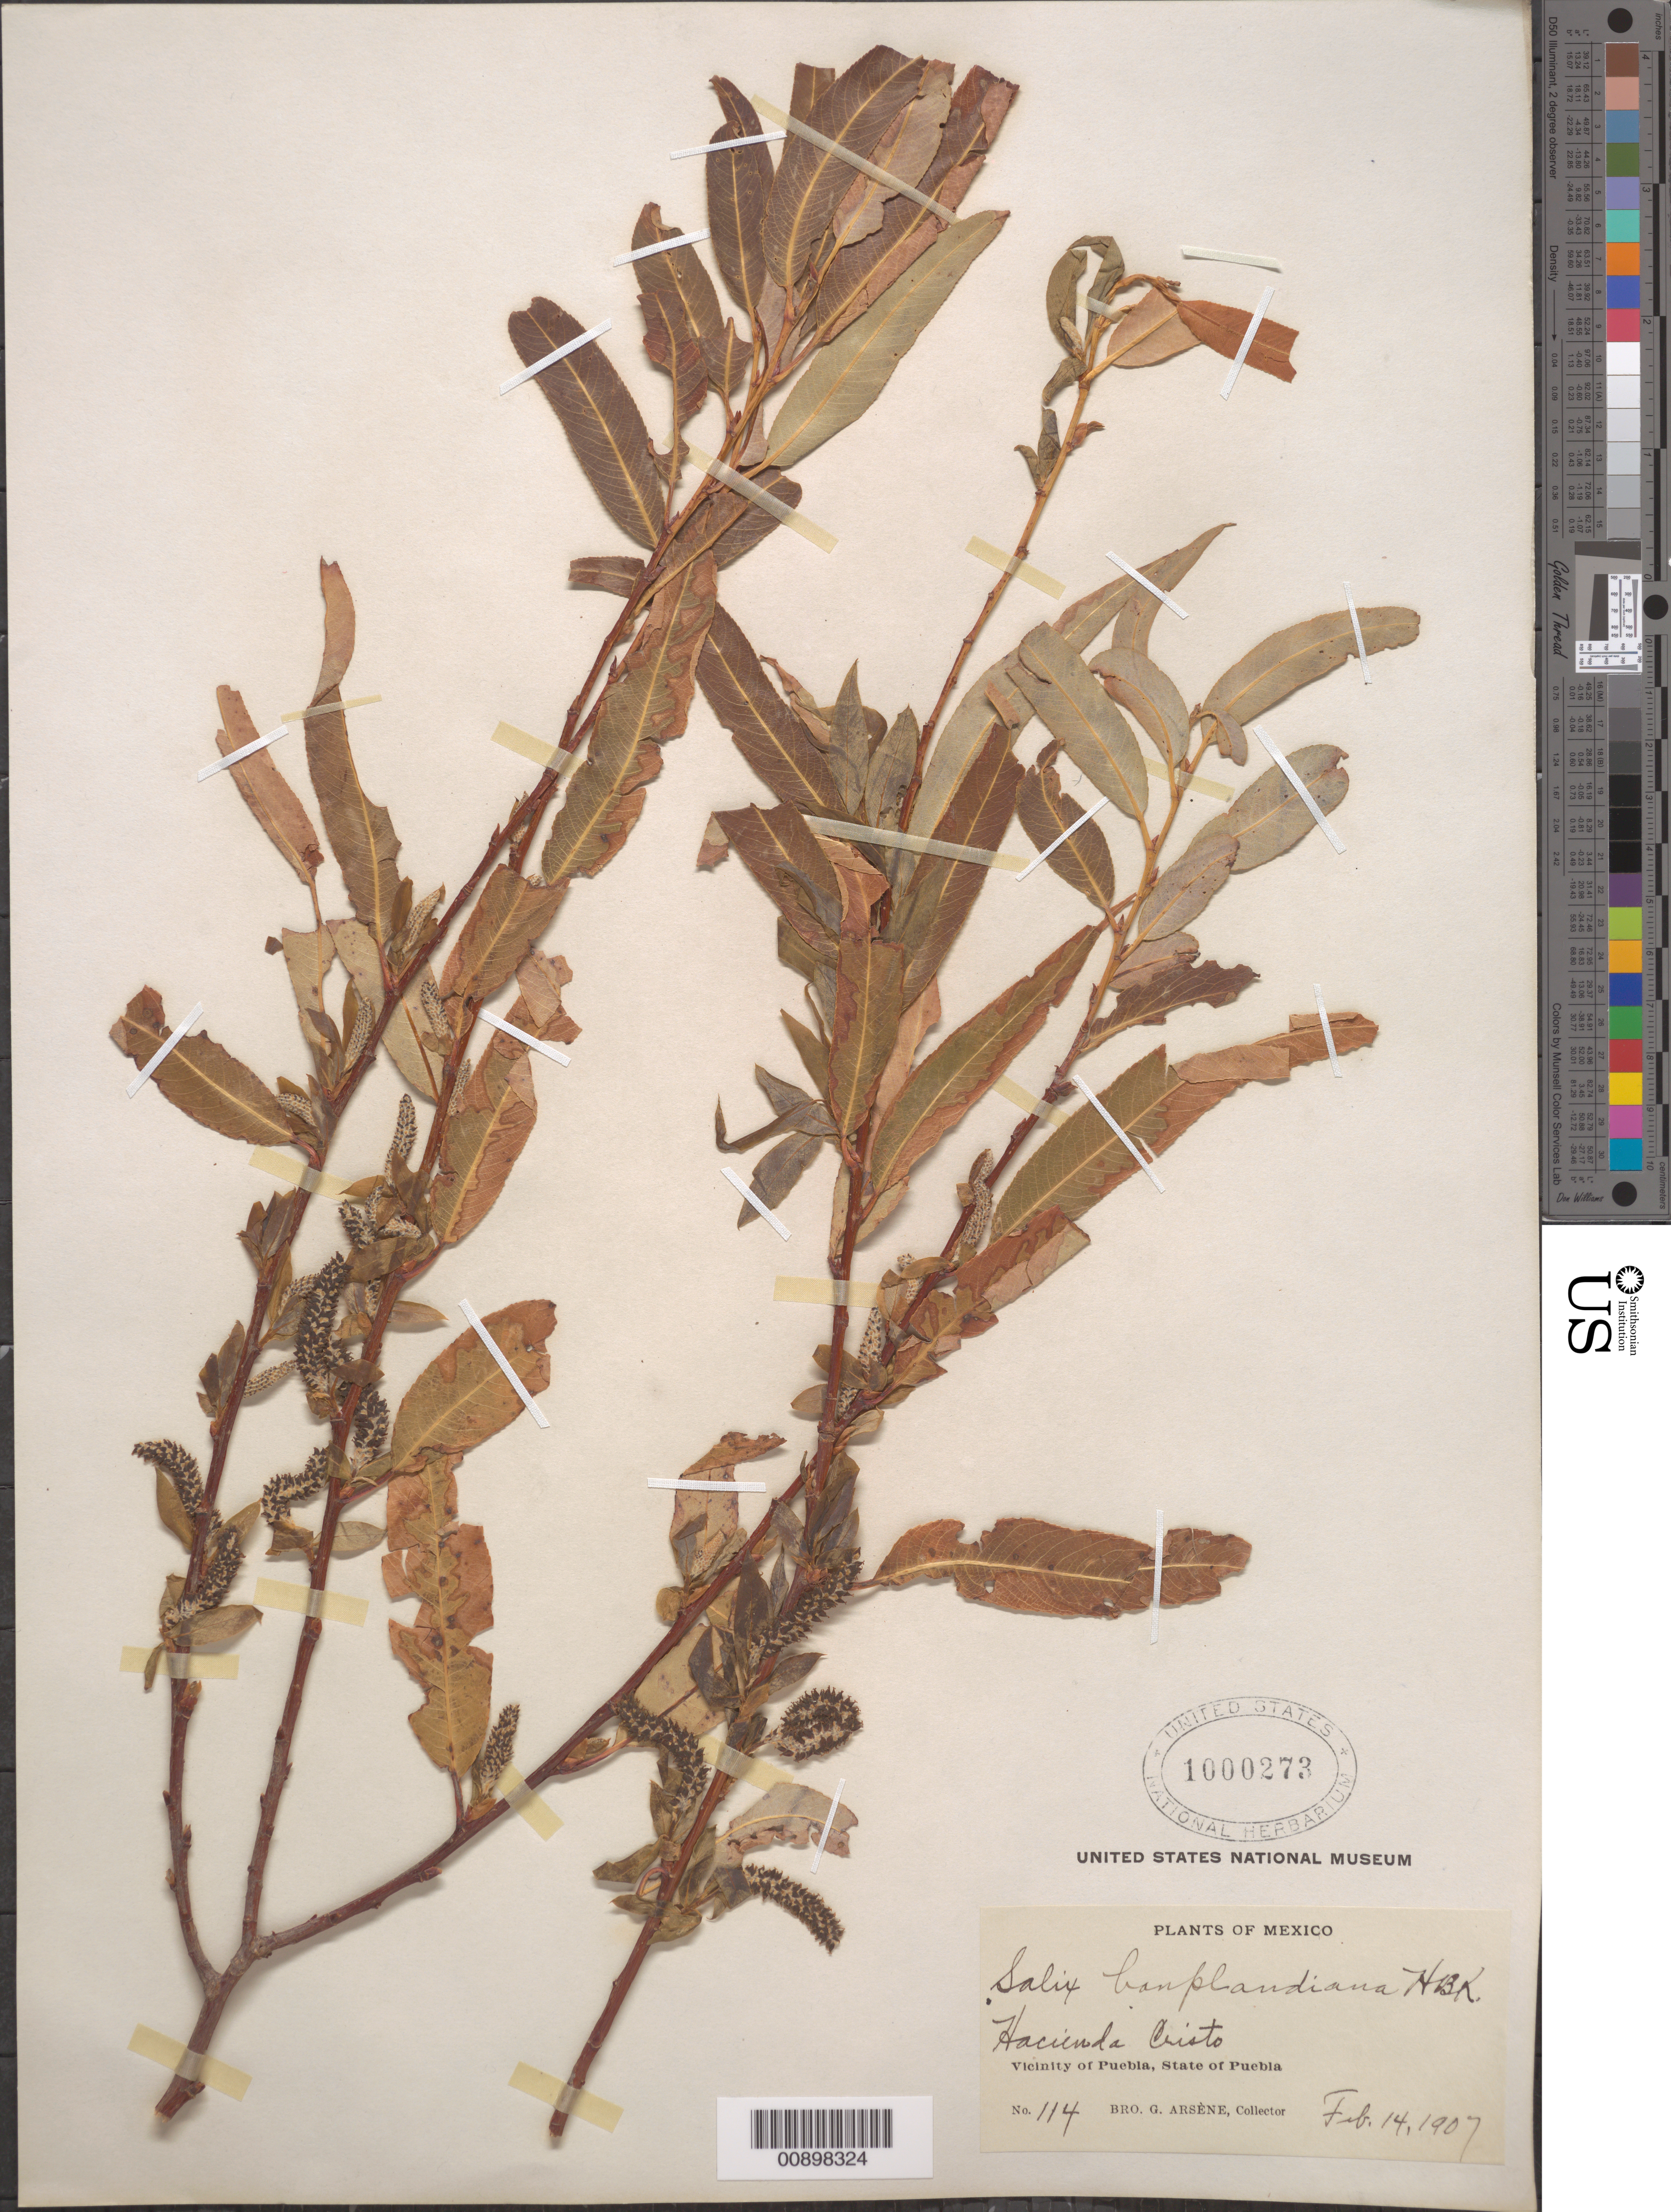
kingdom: Plantae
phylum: Tracheophyta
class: Magnoliopsida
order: Malpighiales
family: Salicaceae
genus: Salix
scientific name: Salix bonplandiana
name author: Kunth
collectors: Bro. G. Arsène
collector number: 114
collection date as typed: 14 Feb 1907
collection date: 1907-02-14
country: Mexico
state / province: Puebla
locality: Hacienda Cristo. Vicinity of Puebla, State of Puebla.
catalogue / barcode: US 1000273